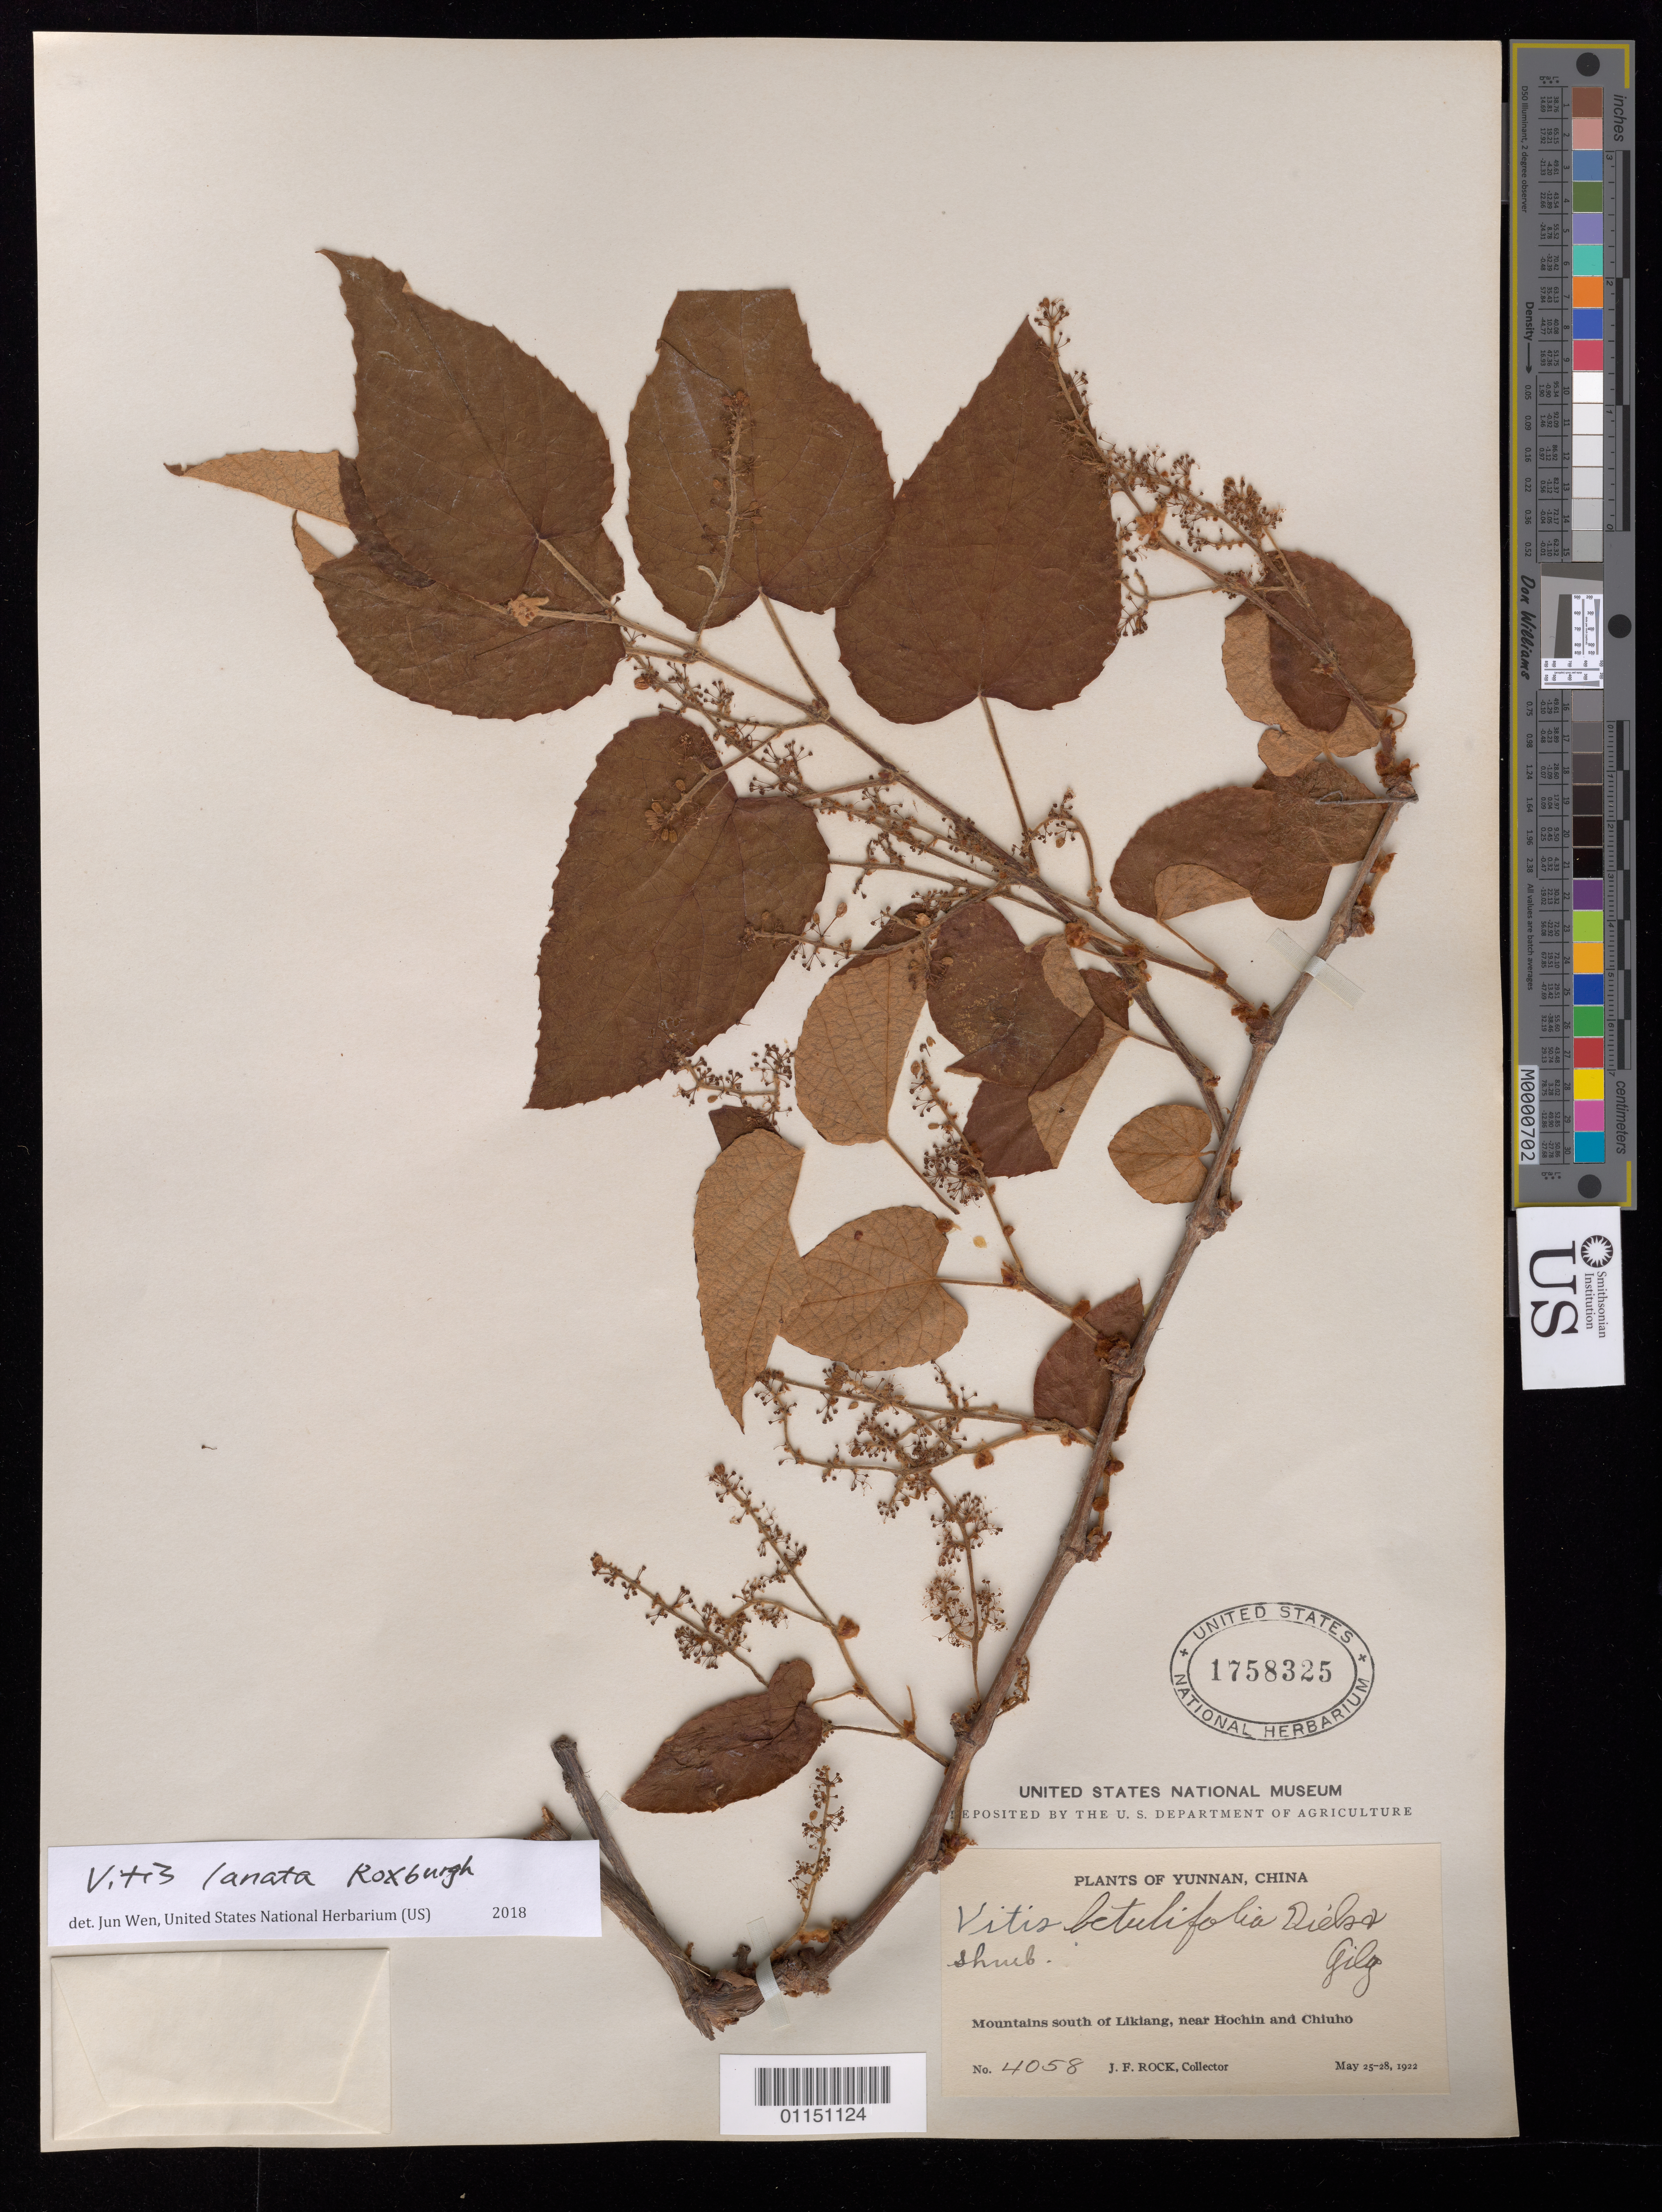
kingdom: Plantae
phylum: Tracheophyta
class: Magnoliopsida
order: Vitales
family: Vitaceae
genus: Vitis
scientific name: Vitis lanata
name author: Roxb.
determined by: Wen, Jun, (BOT), Smithsonian Institution - National Museum of Natural History (UNITED STATES)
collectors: J. F. Rock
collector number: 4058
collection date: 1922-05-25/1922-05-28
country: China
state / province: Yunnan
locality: Mts S of Likiang, near Hochin and Chiuho.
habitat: Shrub.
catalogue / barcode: US 1758325